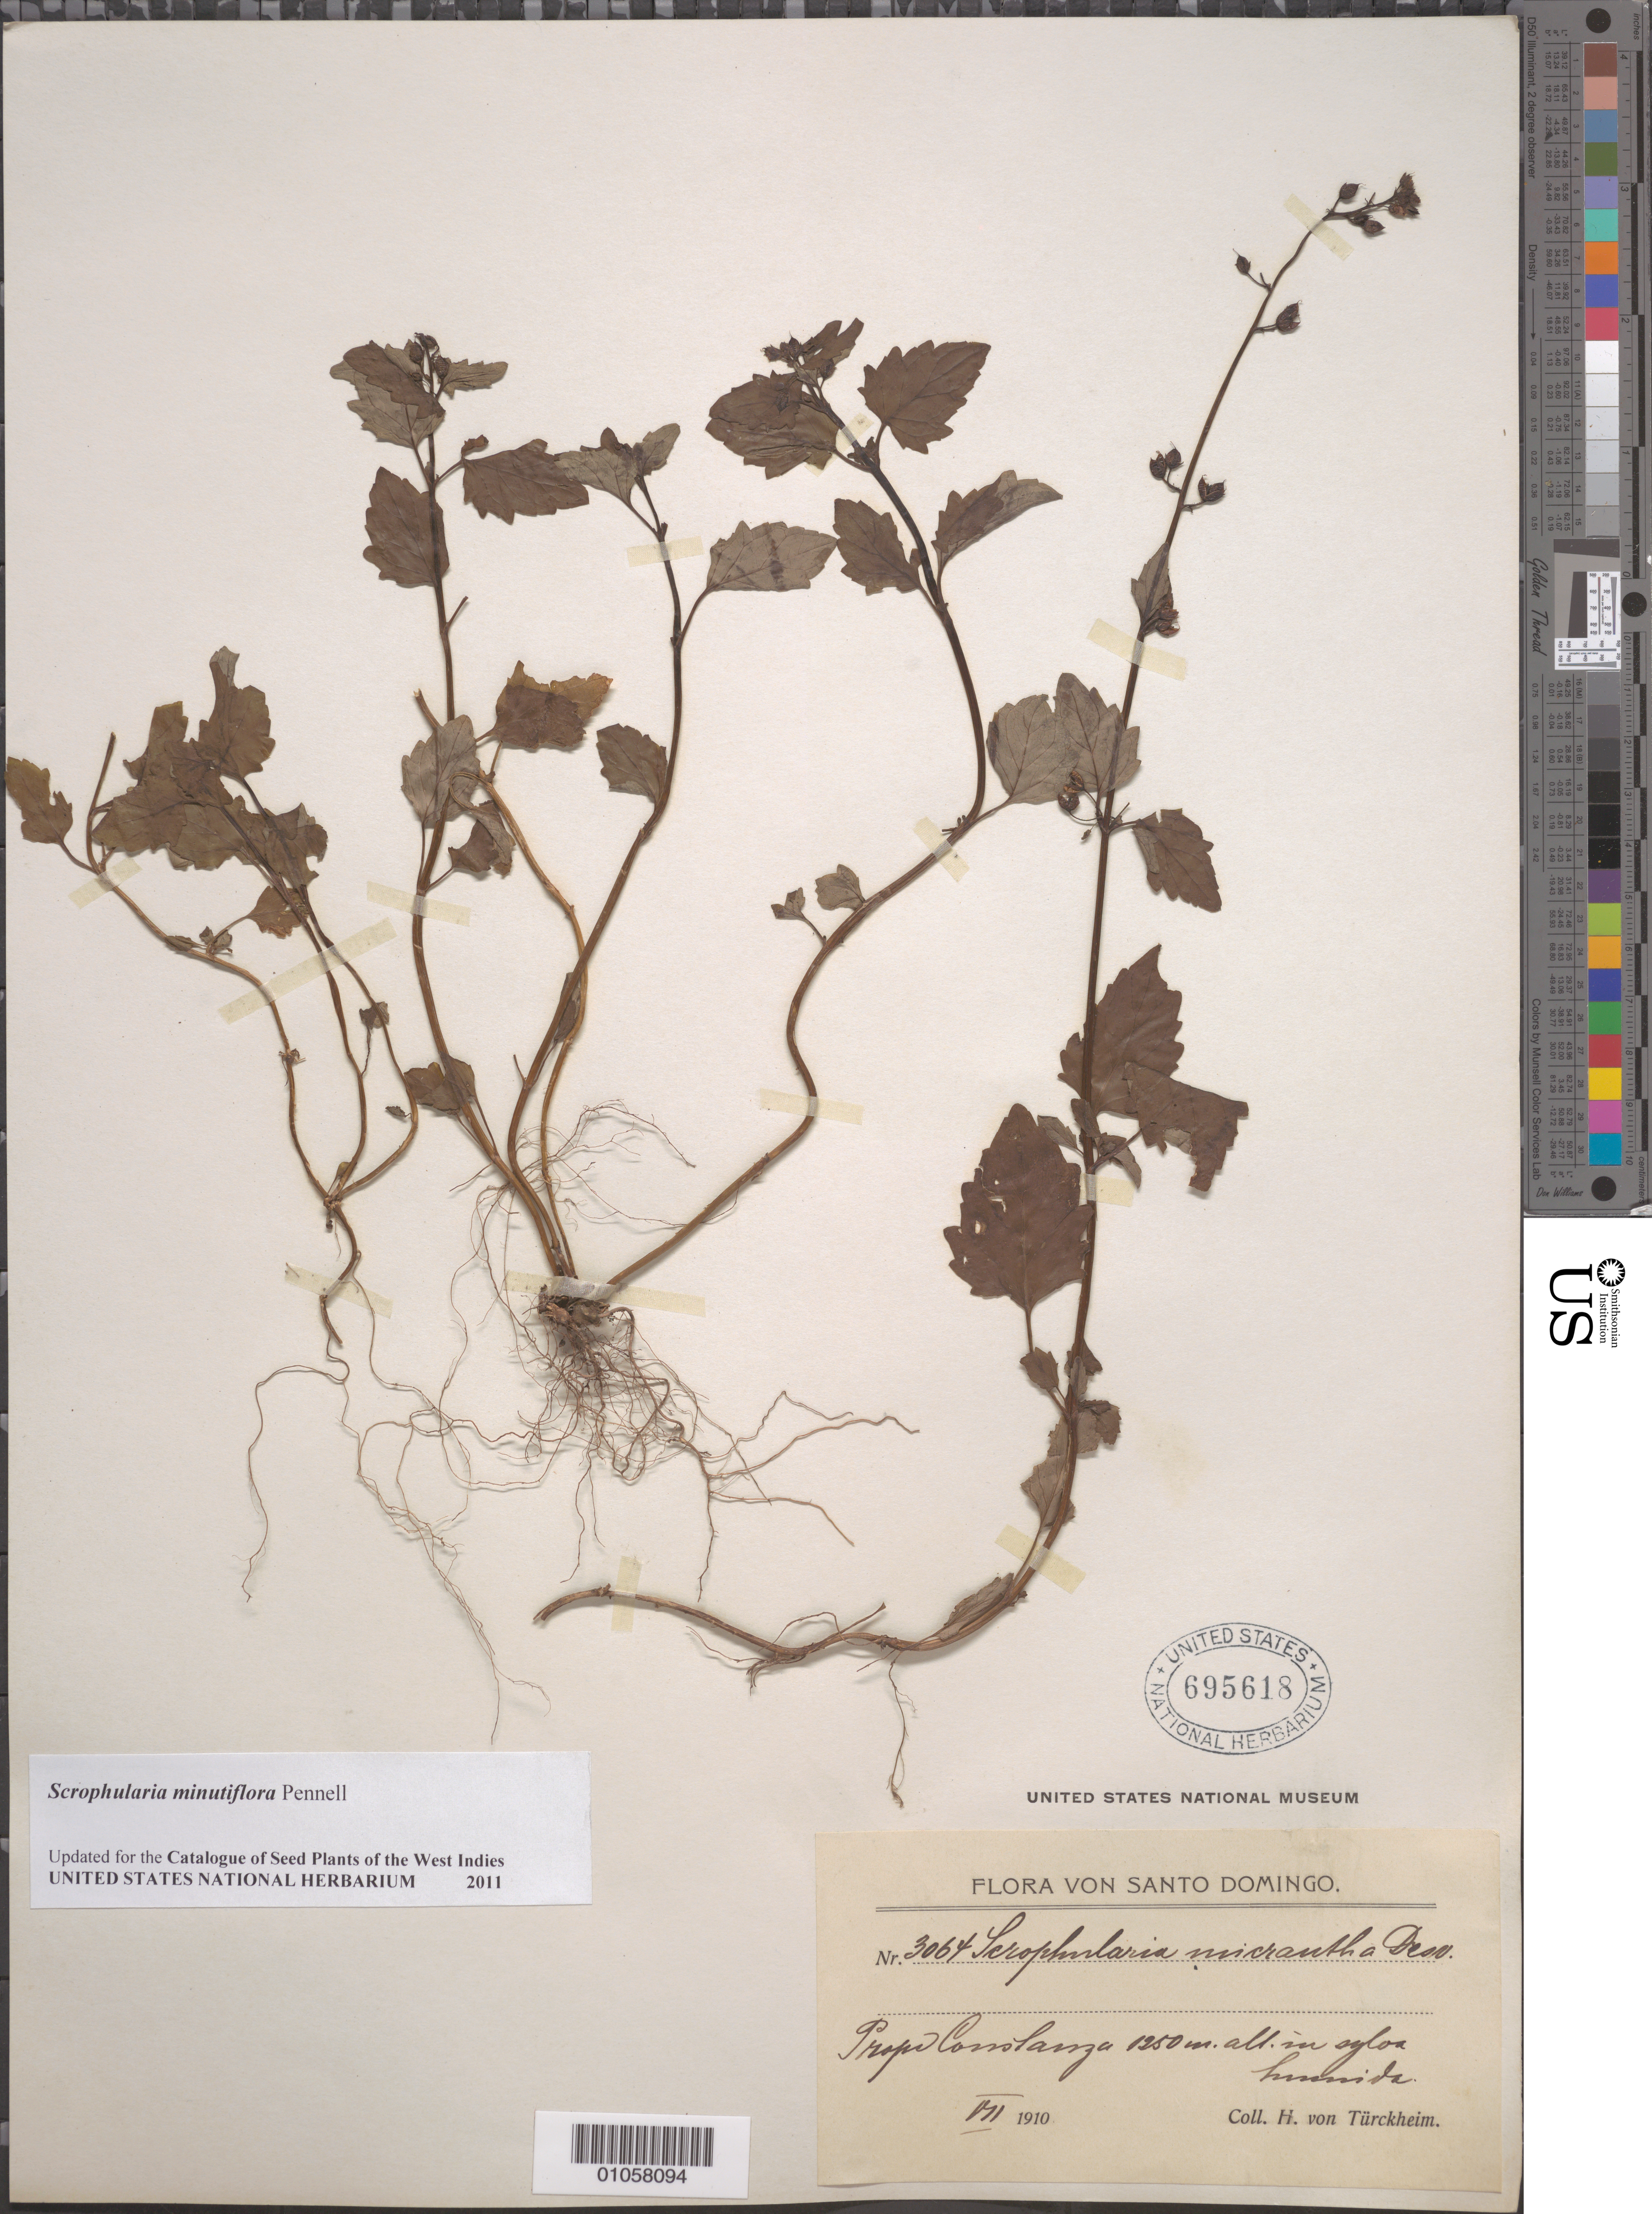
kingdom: Plantae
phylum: Tracheophyta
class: Magnoliopsida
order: Lamiales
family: Scrophulariaceae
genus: Scrophularia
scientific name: Scrophularia minutiflora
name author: Pennell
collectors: H. von Türckheim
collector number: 3064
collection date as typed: Jul 1910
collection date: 1910-07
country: Dominican Republic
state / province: La Vega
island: Hispaniola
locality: Constanza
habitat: In sylva humida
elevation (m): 1250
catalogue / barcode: US 695618